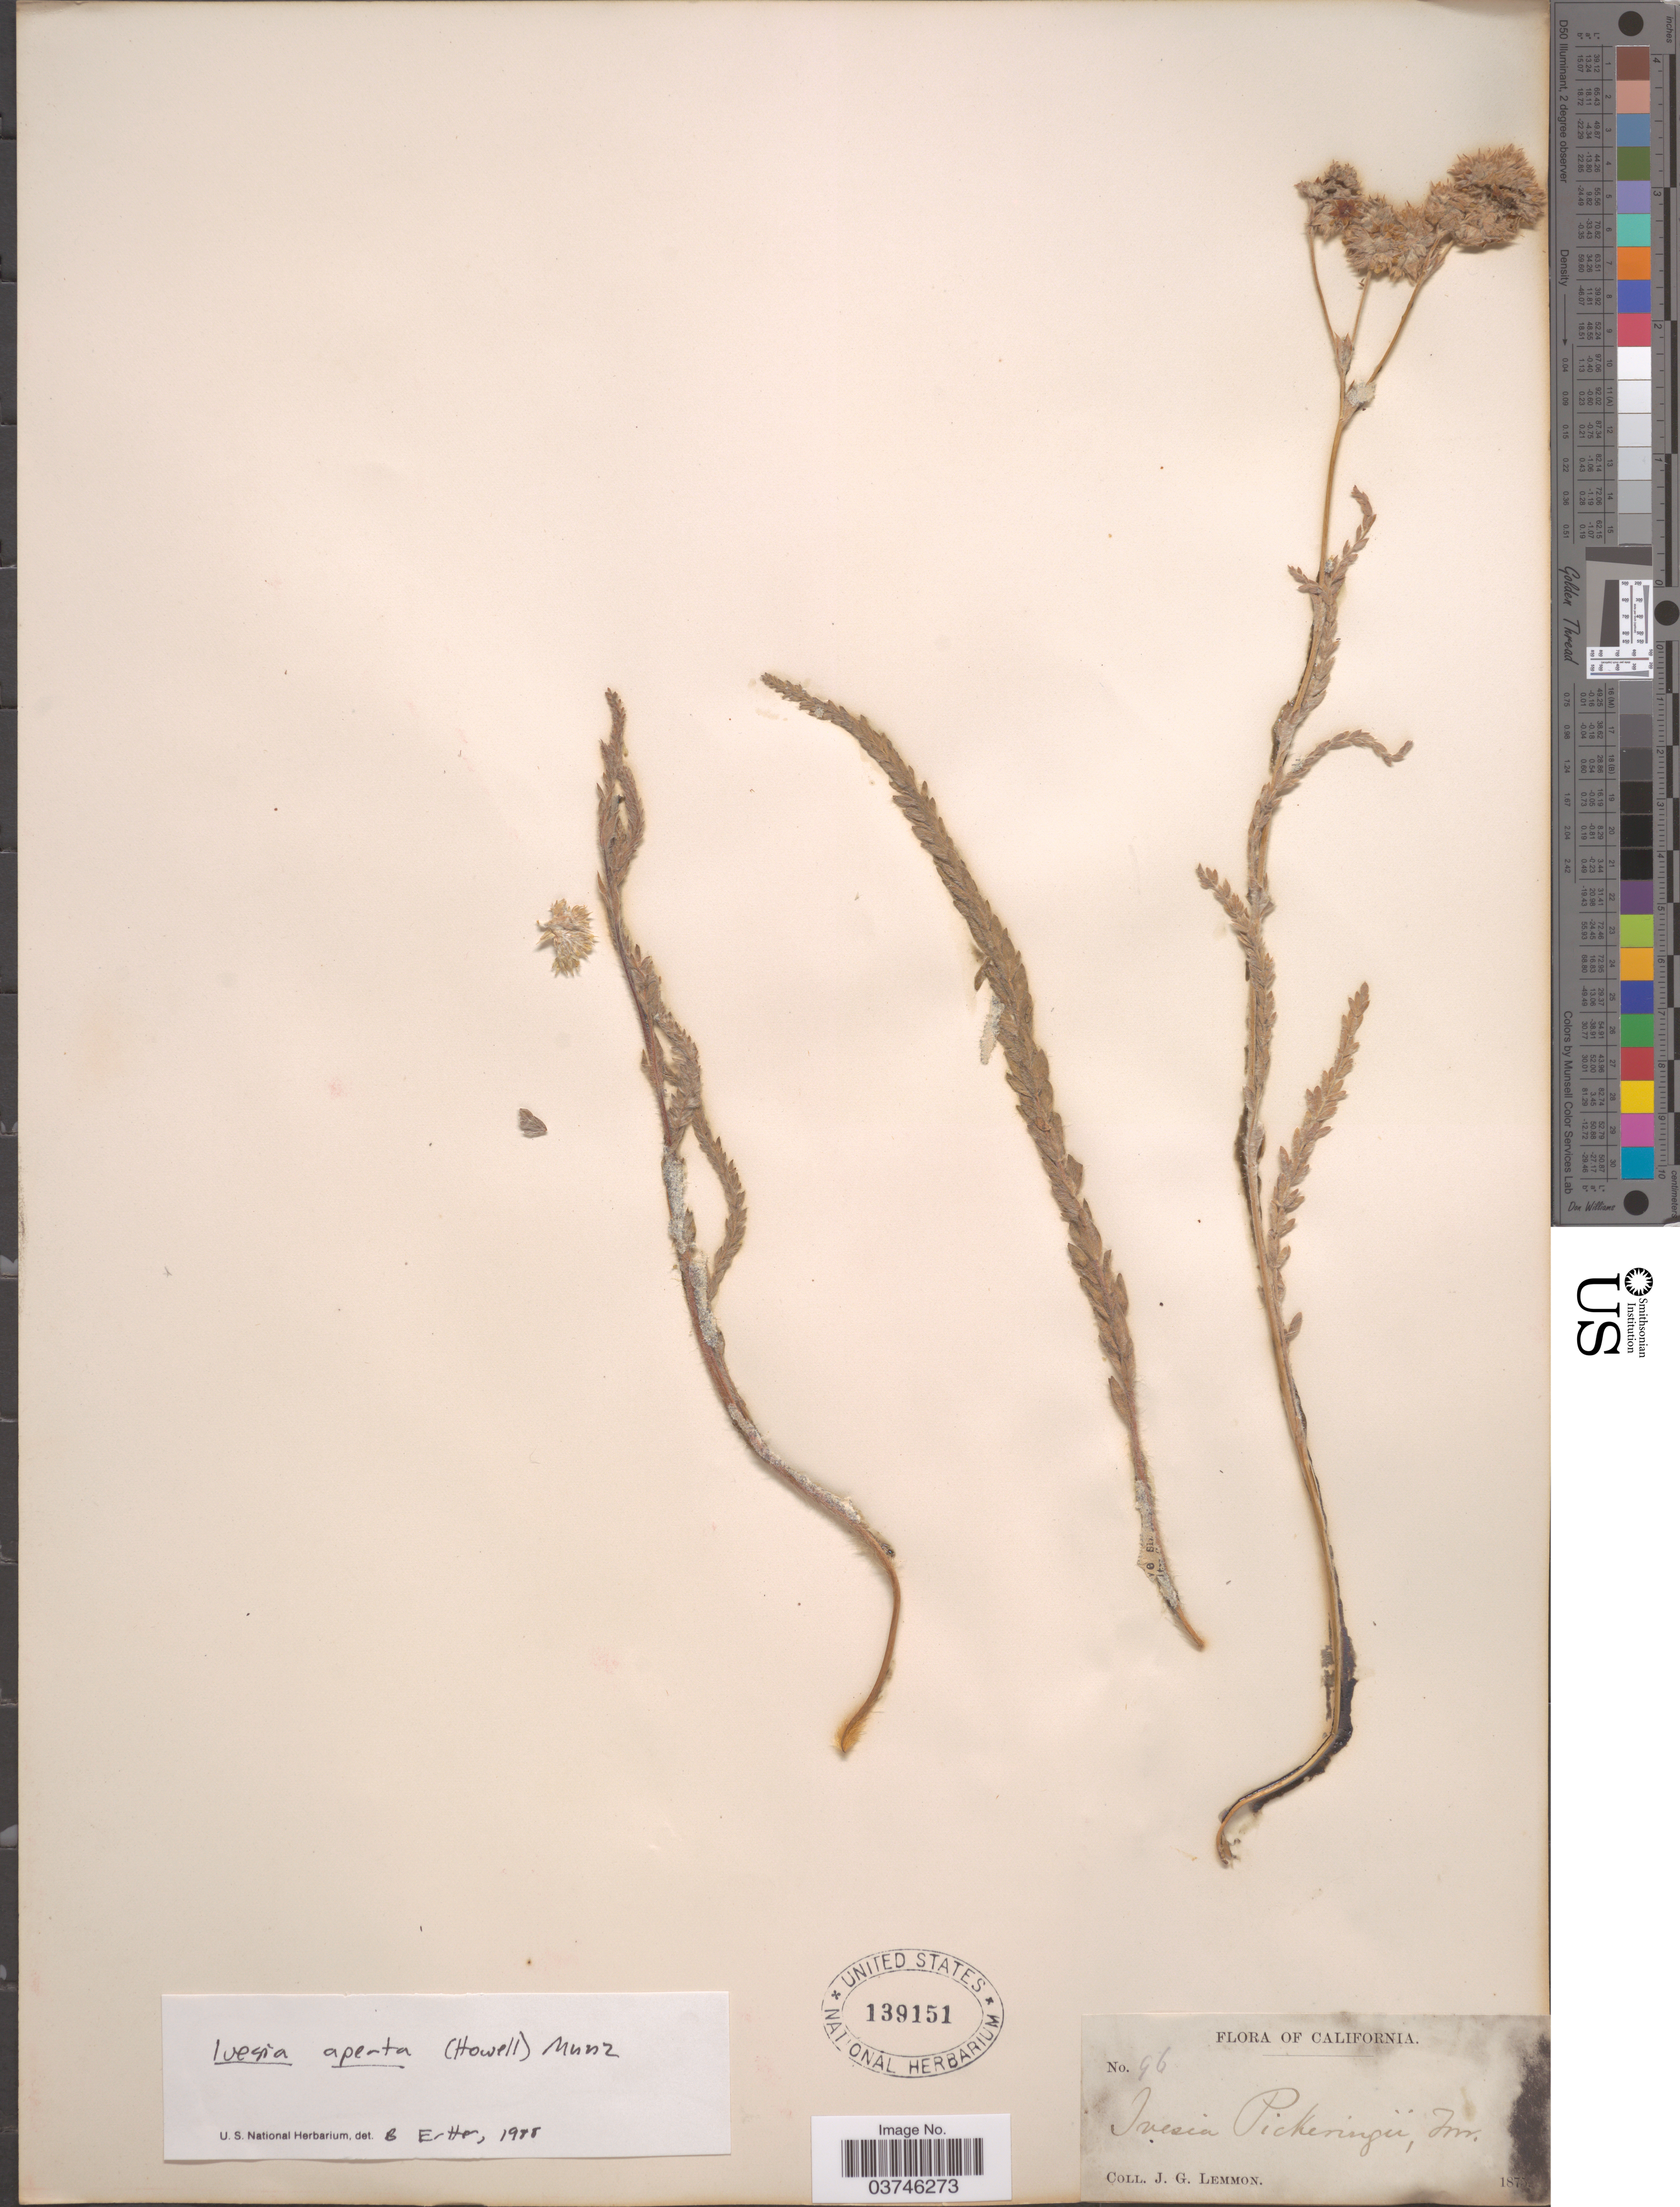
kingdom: Plantae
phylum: Tracheophyta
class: Magnoliopsida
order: Rosales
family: Rosaceae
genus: Potentilla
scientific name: Potentilla aperta var. aperta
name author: J.T. Howell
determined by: Strong, Mark T., (BOT), Smithsonian Institution - National Museum of Natural History (UNITED STATES)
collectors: J. Lemmon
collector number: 96*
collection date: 1875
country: United States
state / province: California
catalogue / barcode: US 139151